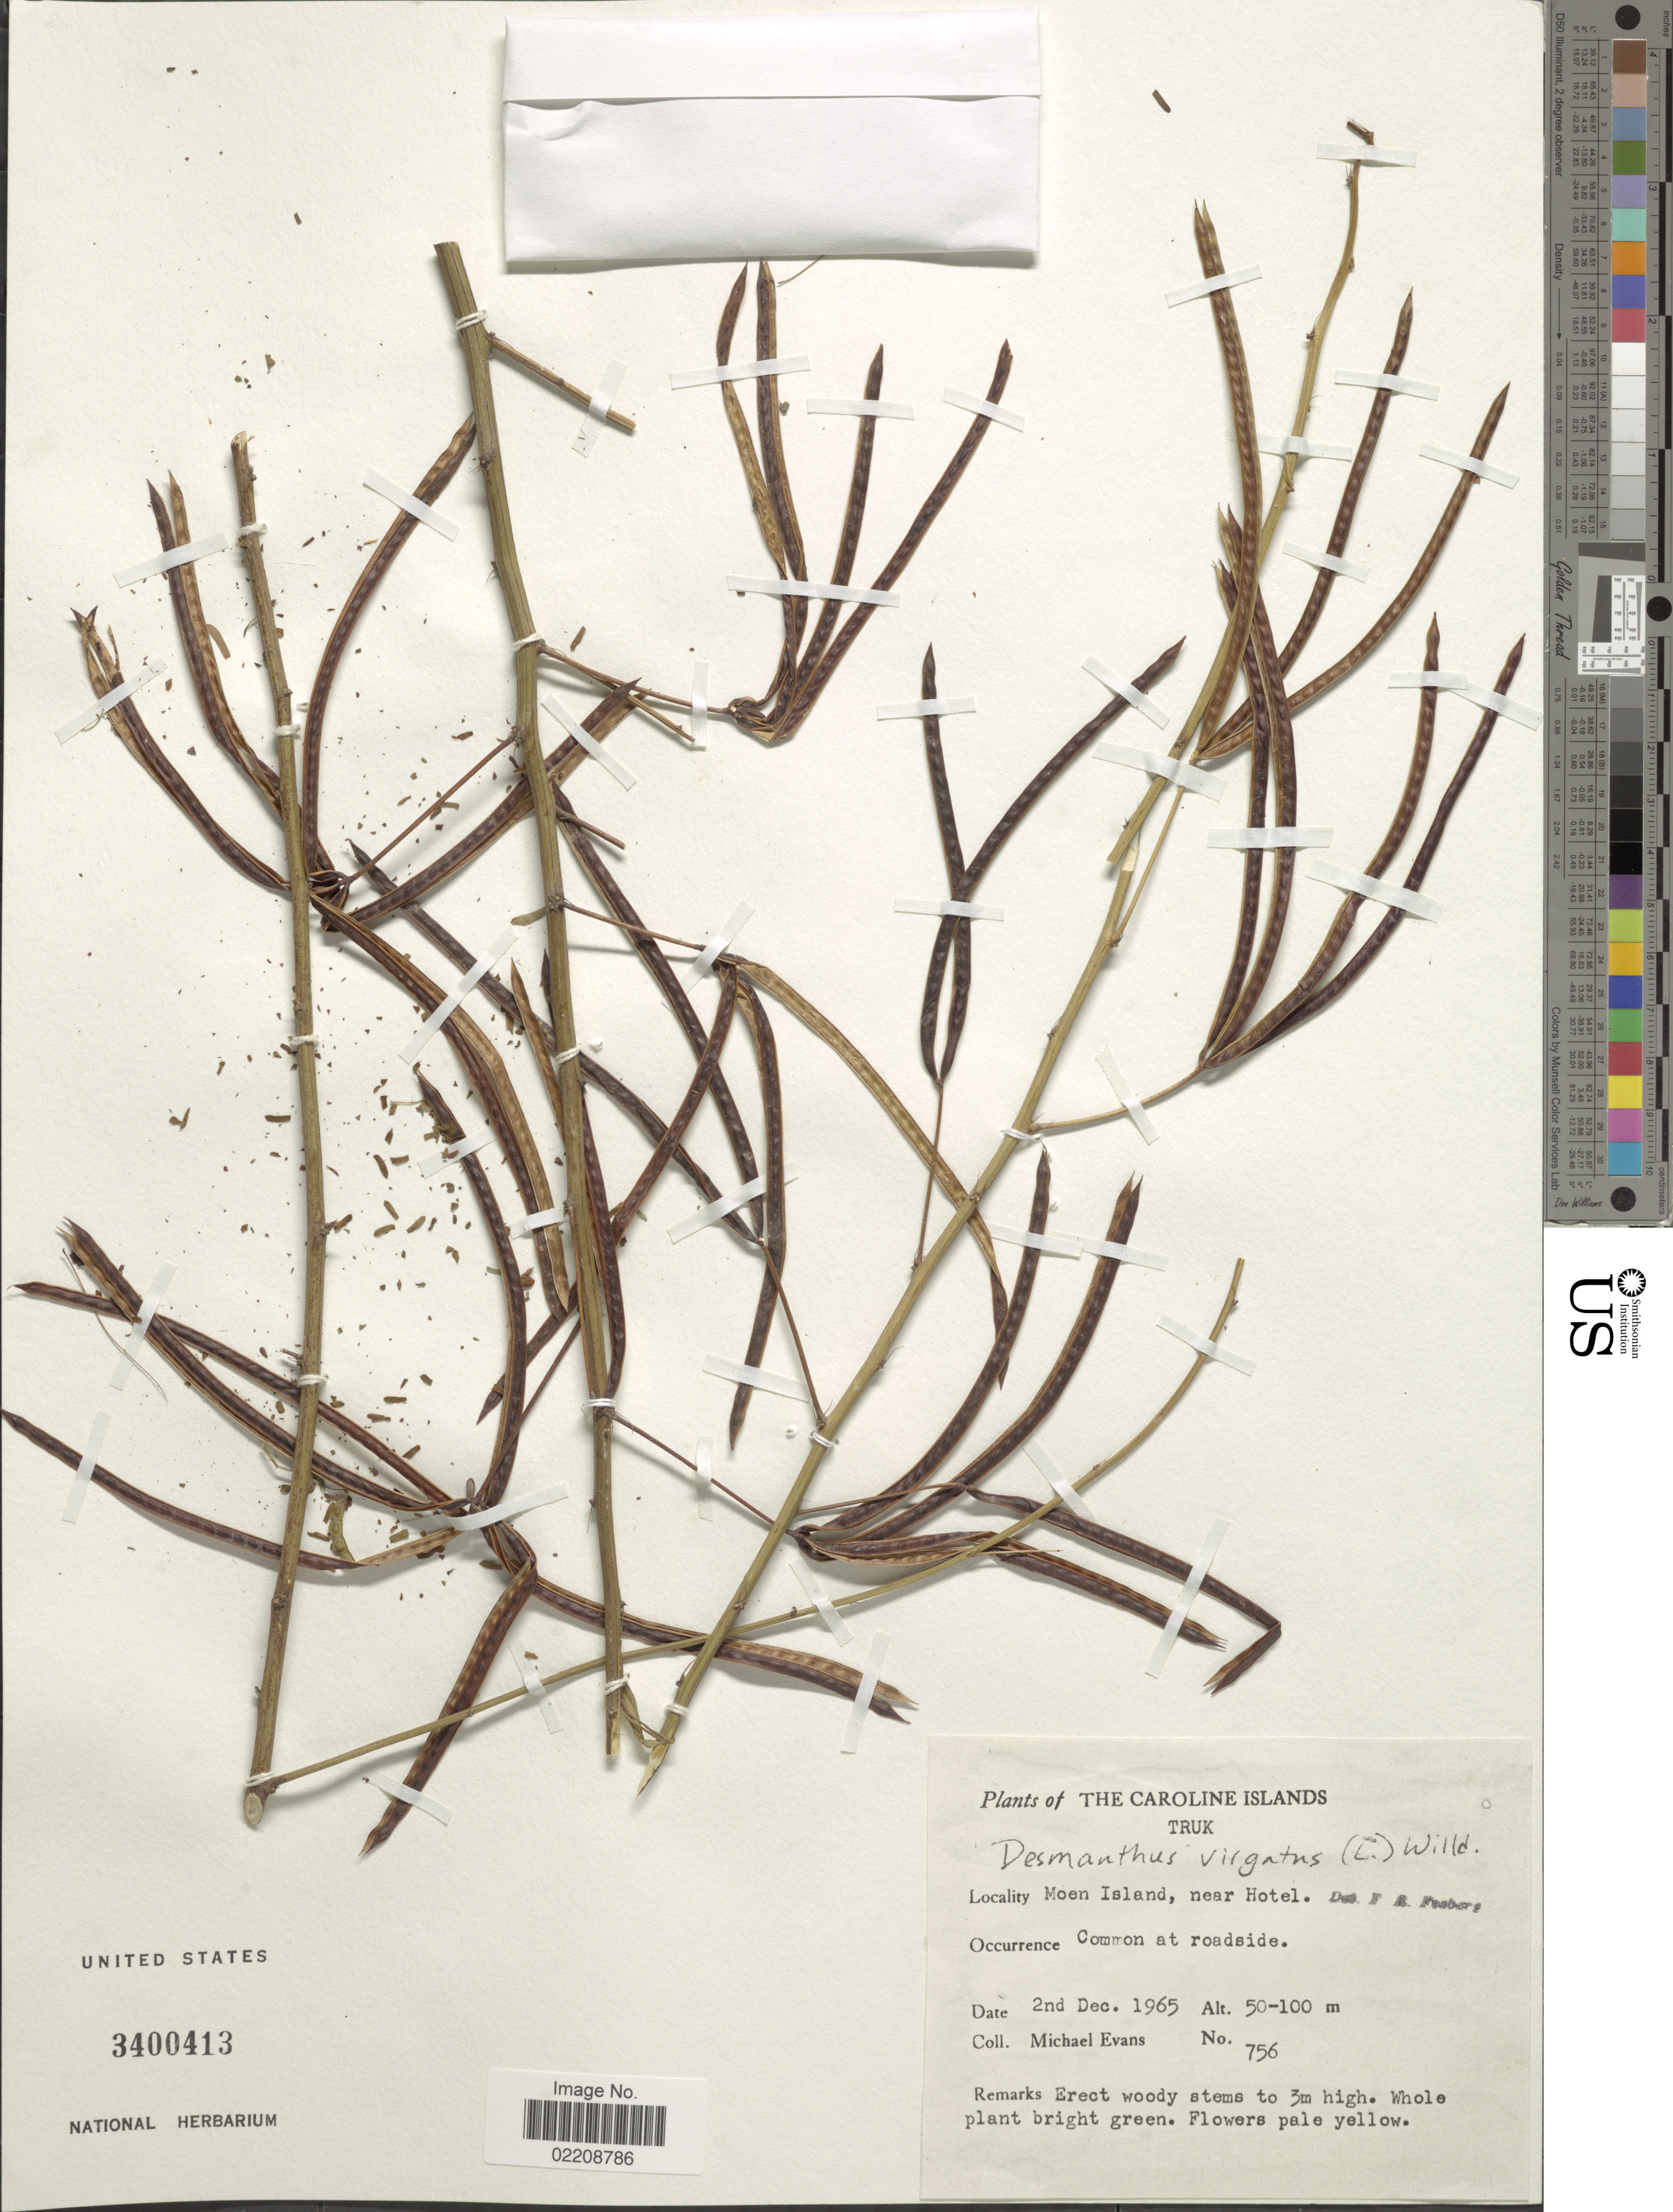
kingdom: Plantae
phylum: Tracheophyta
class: Magnoliopsida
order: Fabales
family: Fabaceae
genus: Desmanthus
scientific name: Desmanthus pernambucanus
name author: (L.) Thell.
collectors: M. Evans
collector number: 756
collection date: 1965-12-02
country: Micronesia, Federated States of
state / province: Truk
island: Moen [Wono]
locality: Caroline Islands, Moen Island, near Hotel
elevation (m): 50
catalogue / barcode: US 3400413